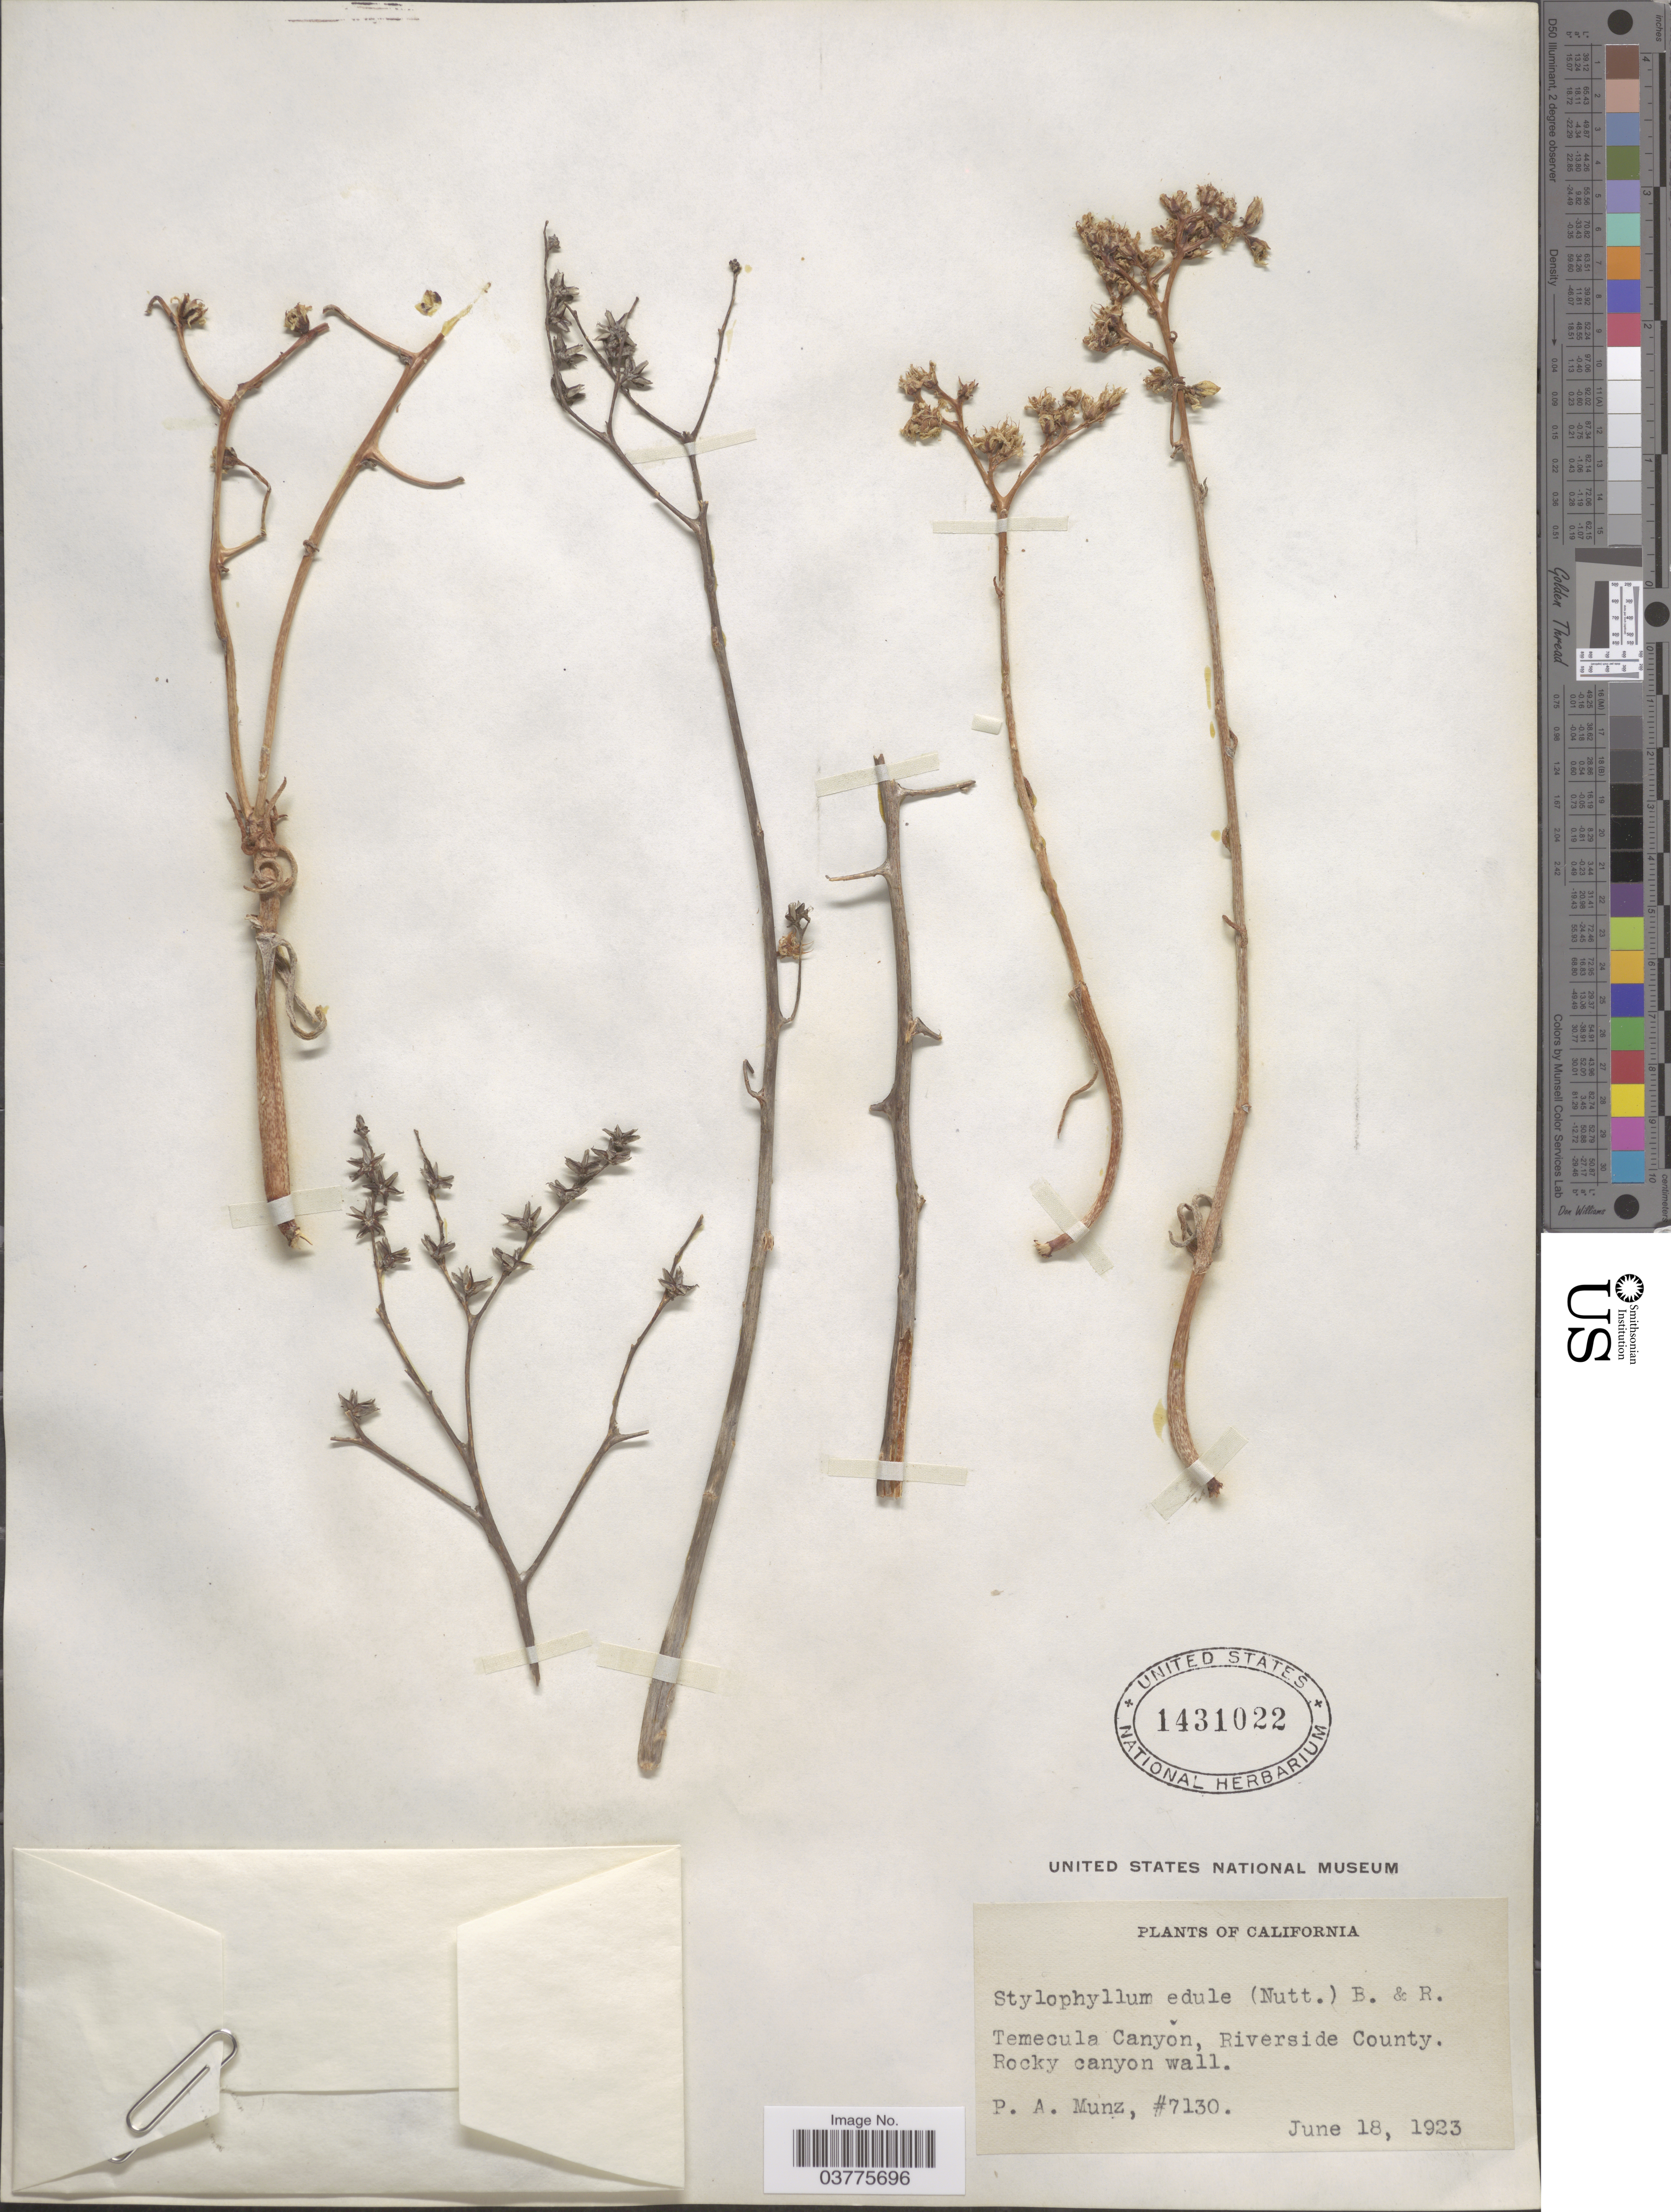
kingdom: Plantae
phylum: Tracheophyta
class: Magnoliopsida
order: Saxifragales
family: Crassulaceae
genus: Dudleya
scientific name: Dudleya edulis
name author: (Nutt.) Moran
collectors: P. A. Munz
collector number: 7130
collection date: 1923-06-18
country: United States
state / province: California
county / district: Riverside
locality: Temecula Canyon, Riverside County. Rocky canyon wall.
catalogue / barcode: US 1431022